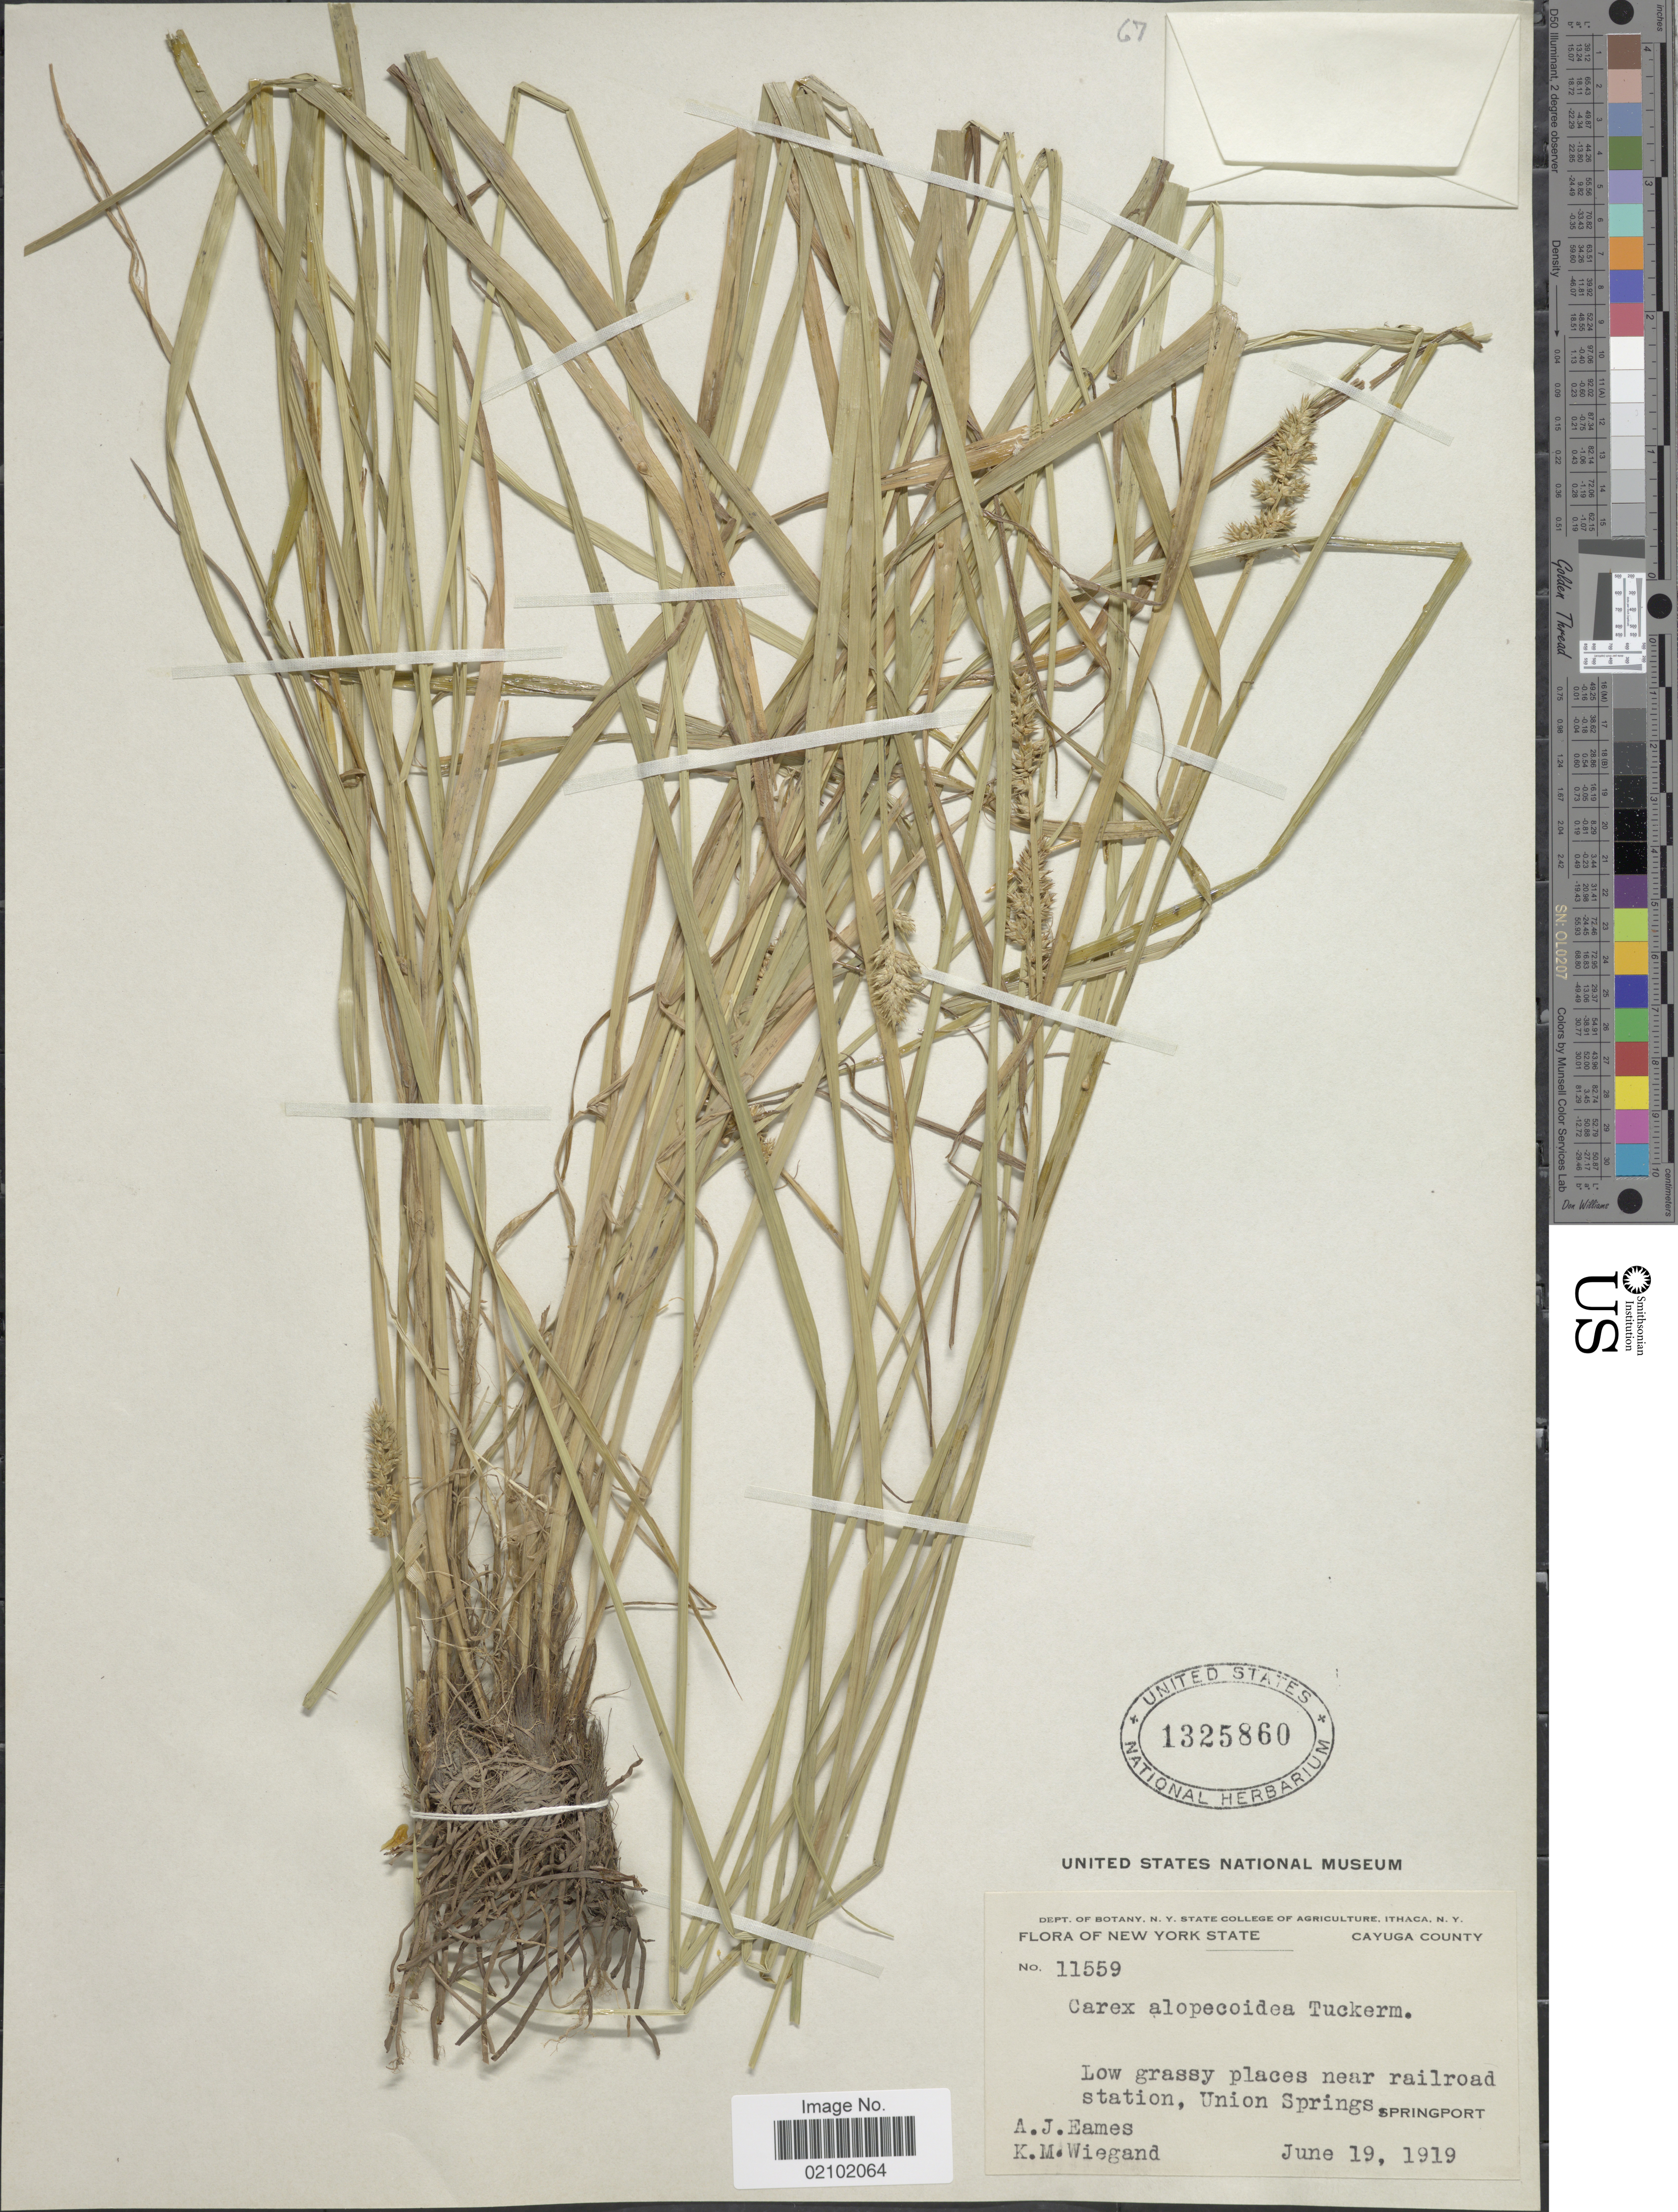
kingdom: Plantae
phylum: Tracheophyta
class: Liliopsida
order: Poales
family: Cyperaceae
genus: Carex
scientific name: Carex alopecoidea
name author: Tuck.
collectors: A. J. Eames & K. M. Wiegand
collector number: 11559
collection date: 1919-06-19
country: United States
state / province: New York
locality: Cayuga State. near railroad station, Union Springs. Springport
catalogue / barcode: US 1325860